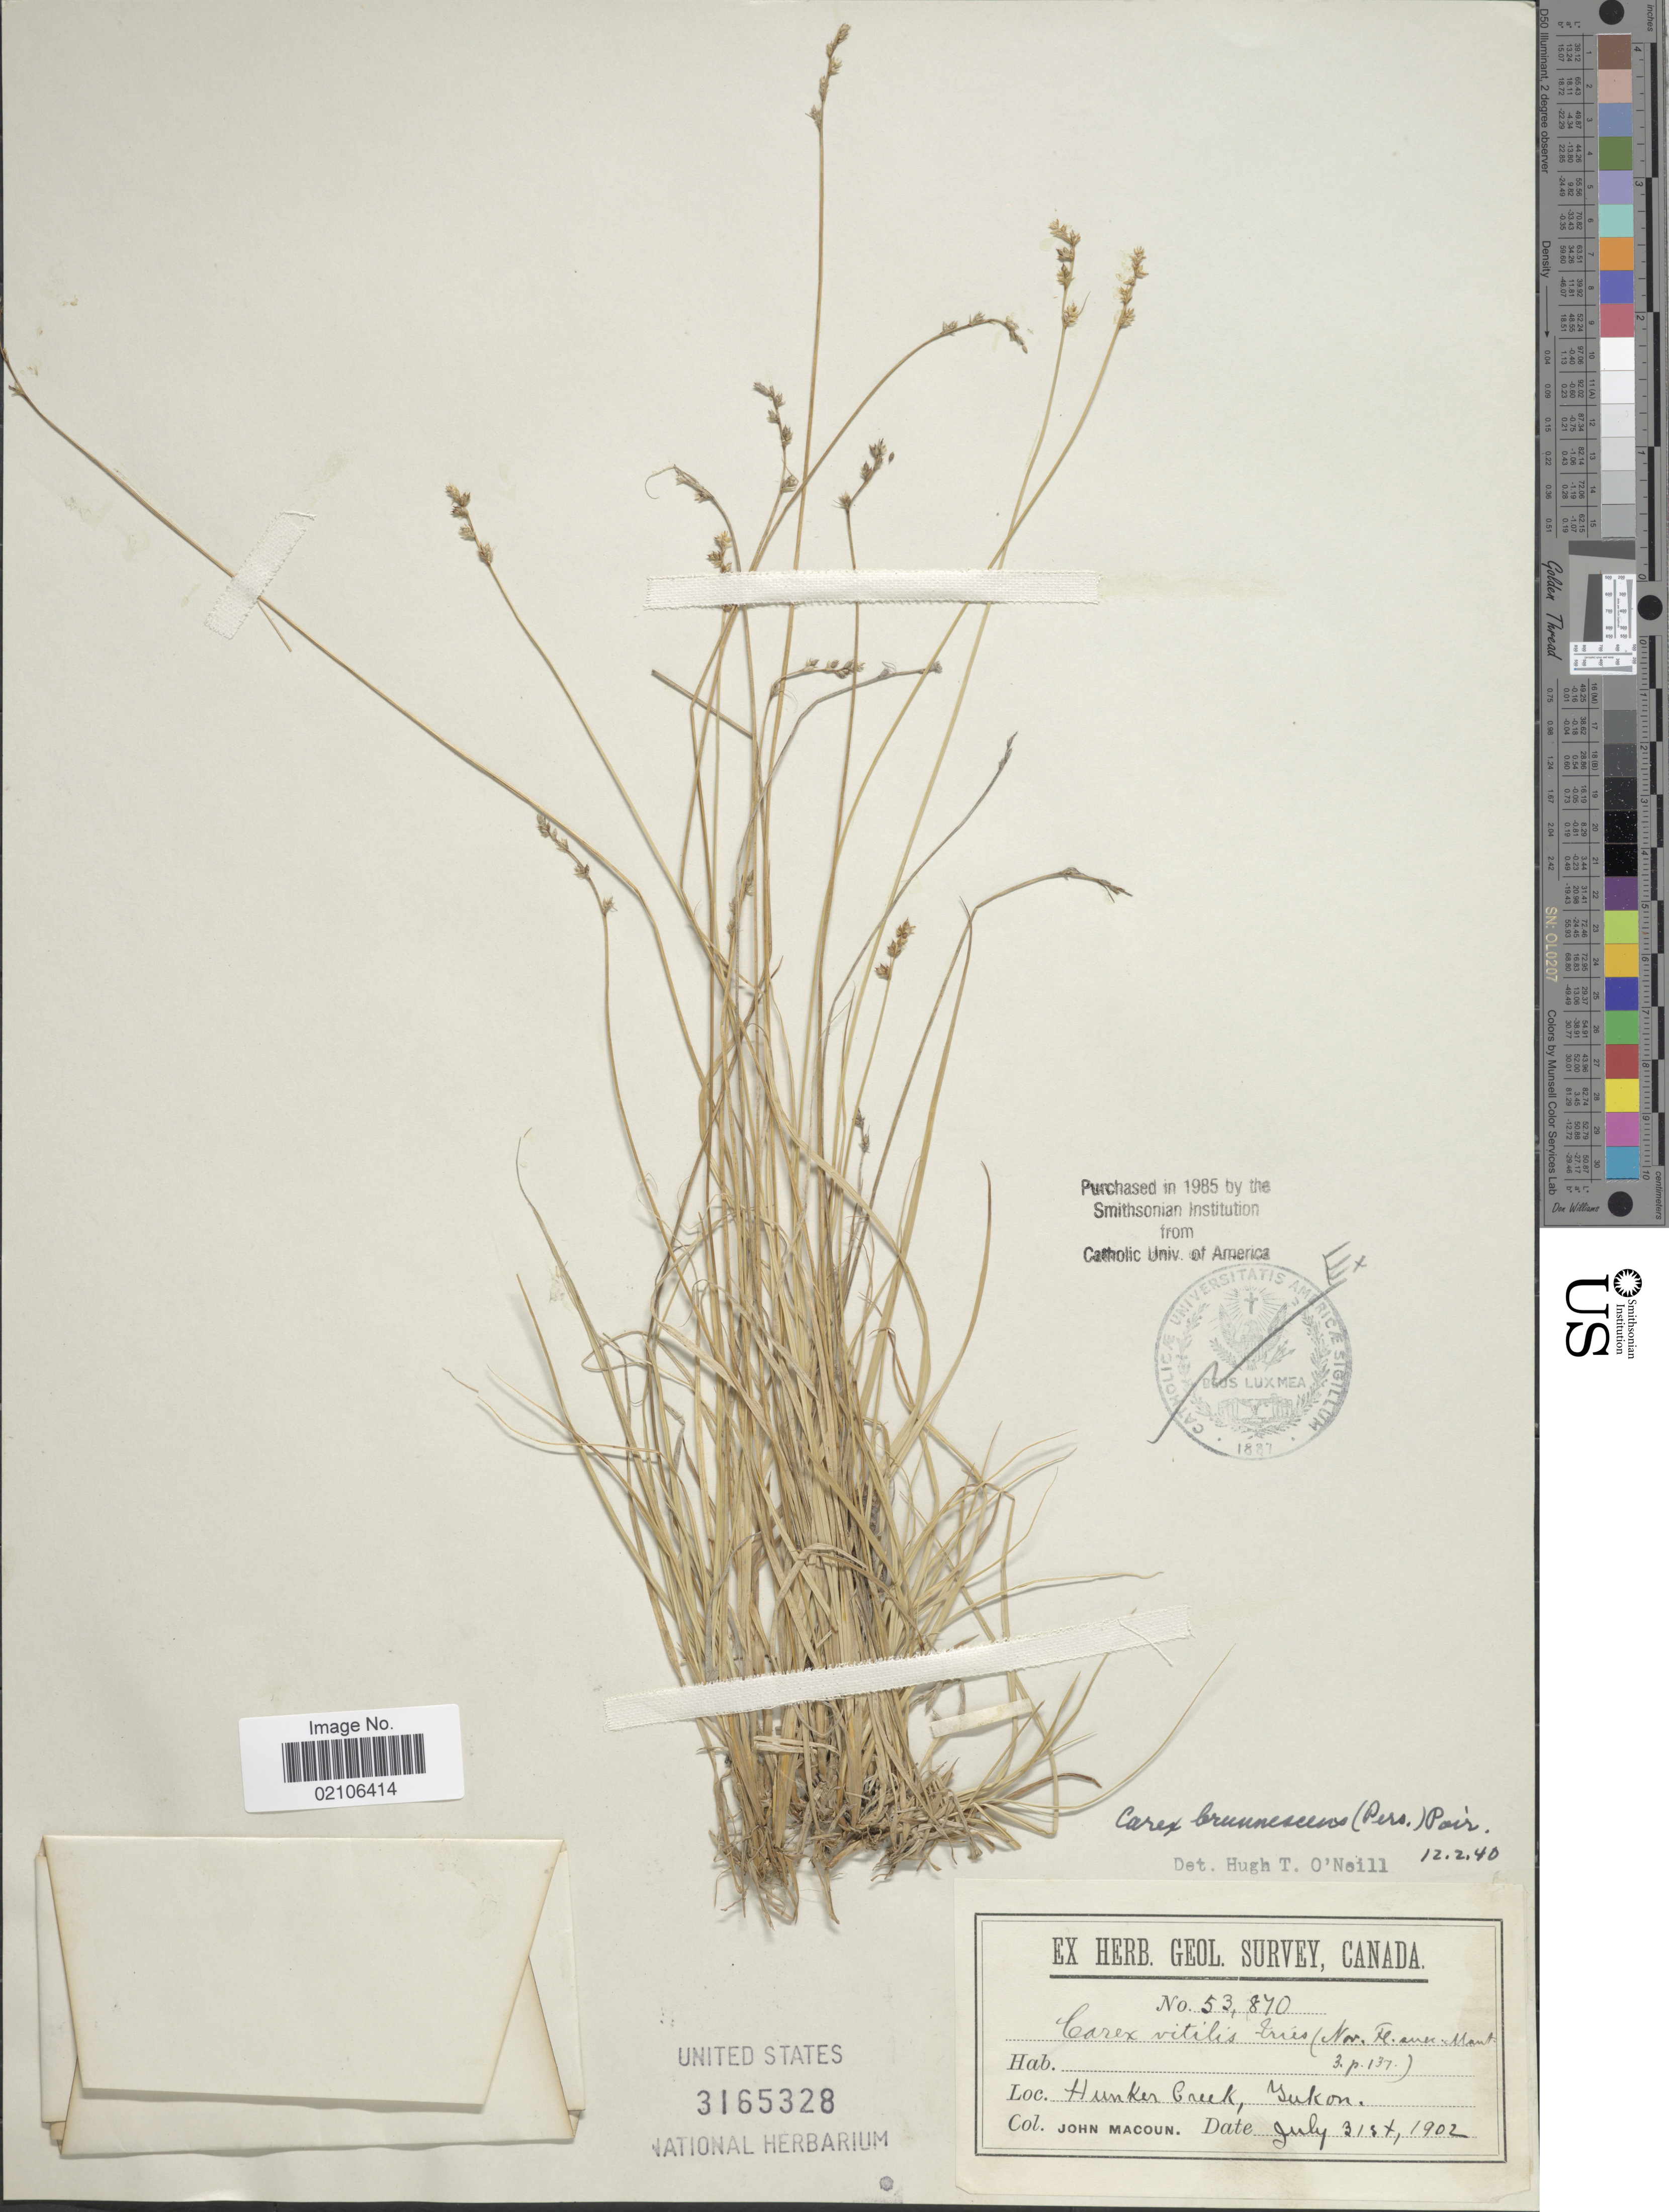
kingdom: Plantae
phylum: Tracheophyta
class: Liliopsida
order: Poales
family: Cyperaceae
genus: Carex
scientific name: Carex brunnescens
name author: (Pers.) Poir.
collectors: J. Macoun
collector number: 53870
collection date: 1902-07-31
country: Canada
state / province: Yukon Territory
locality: Hunker Creek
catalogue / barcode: US 3165328